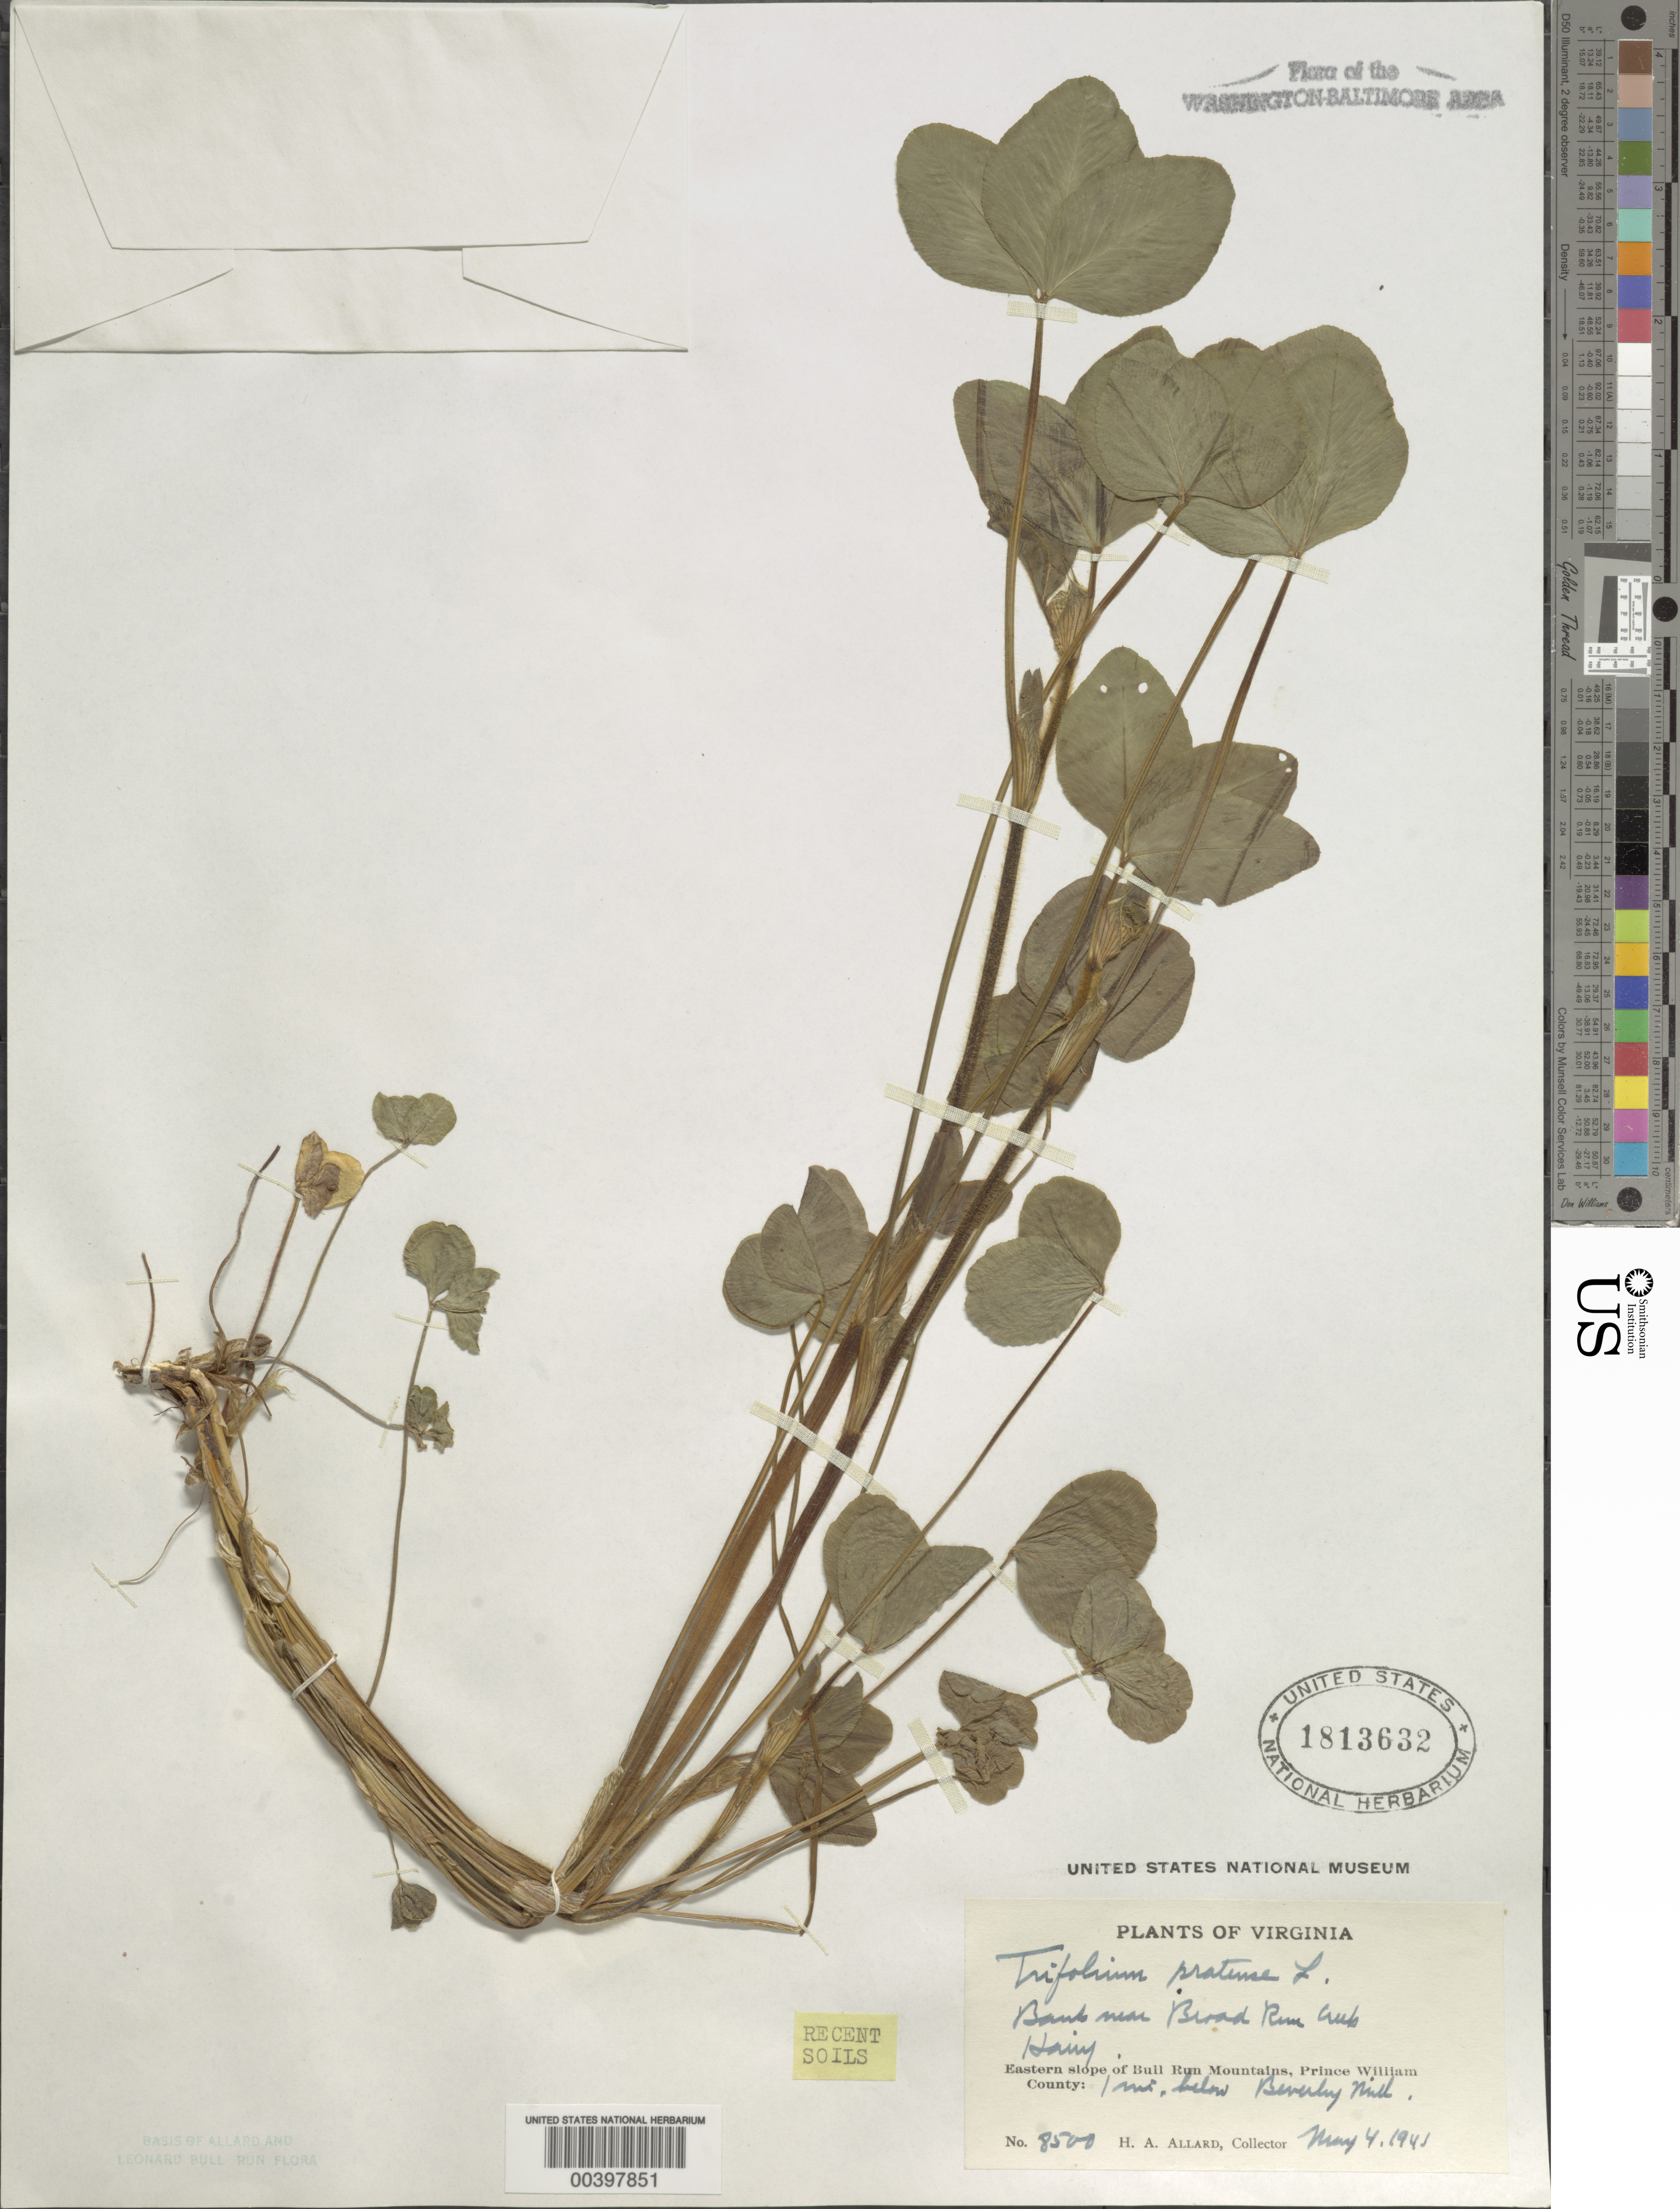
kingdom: Plantae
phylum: Tracheophyta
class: Magnoliopsida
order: Fabales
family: Fabaceae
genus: Trifolium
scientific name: Trifolium pratense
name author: L.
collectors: H. A. Allard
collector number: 8500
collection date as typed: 04 May 1941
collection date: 1941-05-04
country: United States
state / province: Virginia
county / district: Prince William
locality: Broad Run Creek, below Beverley Mill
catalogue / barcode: US 1813632